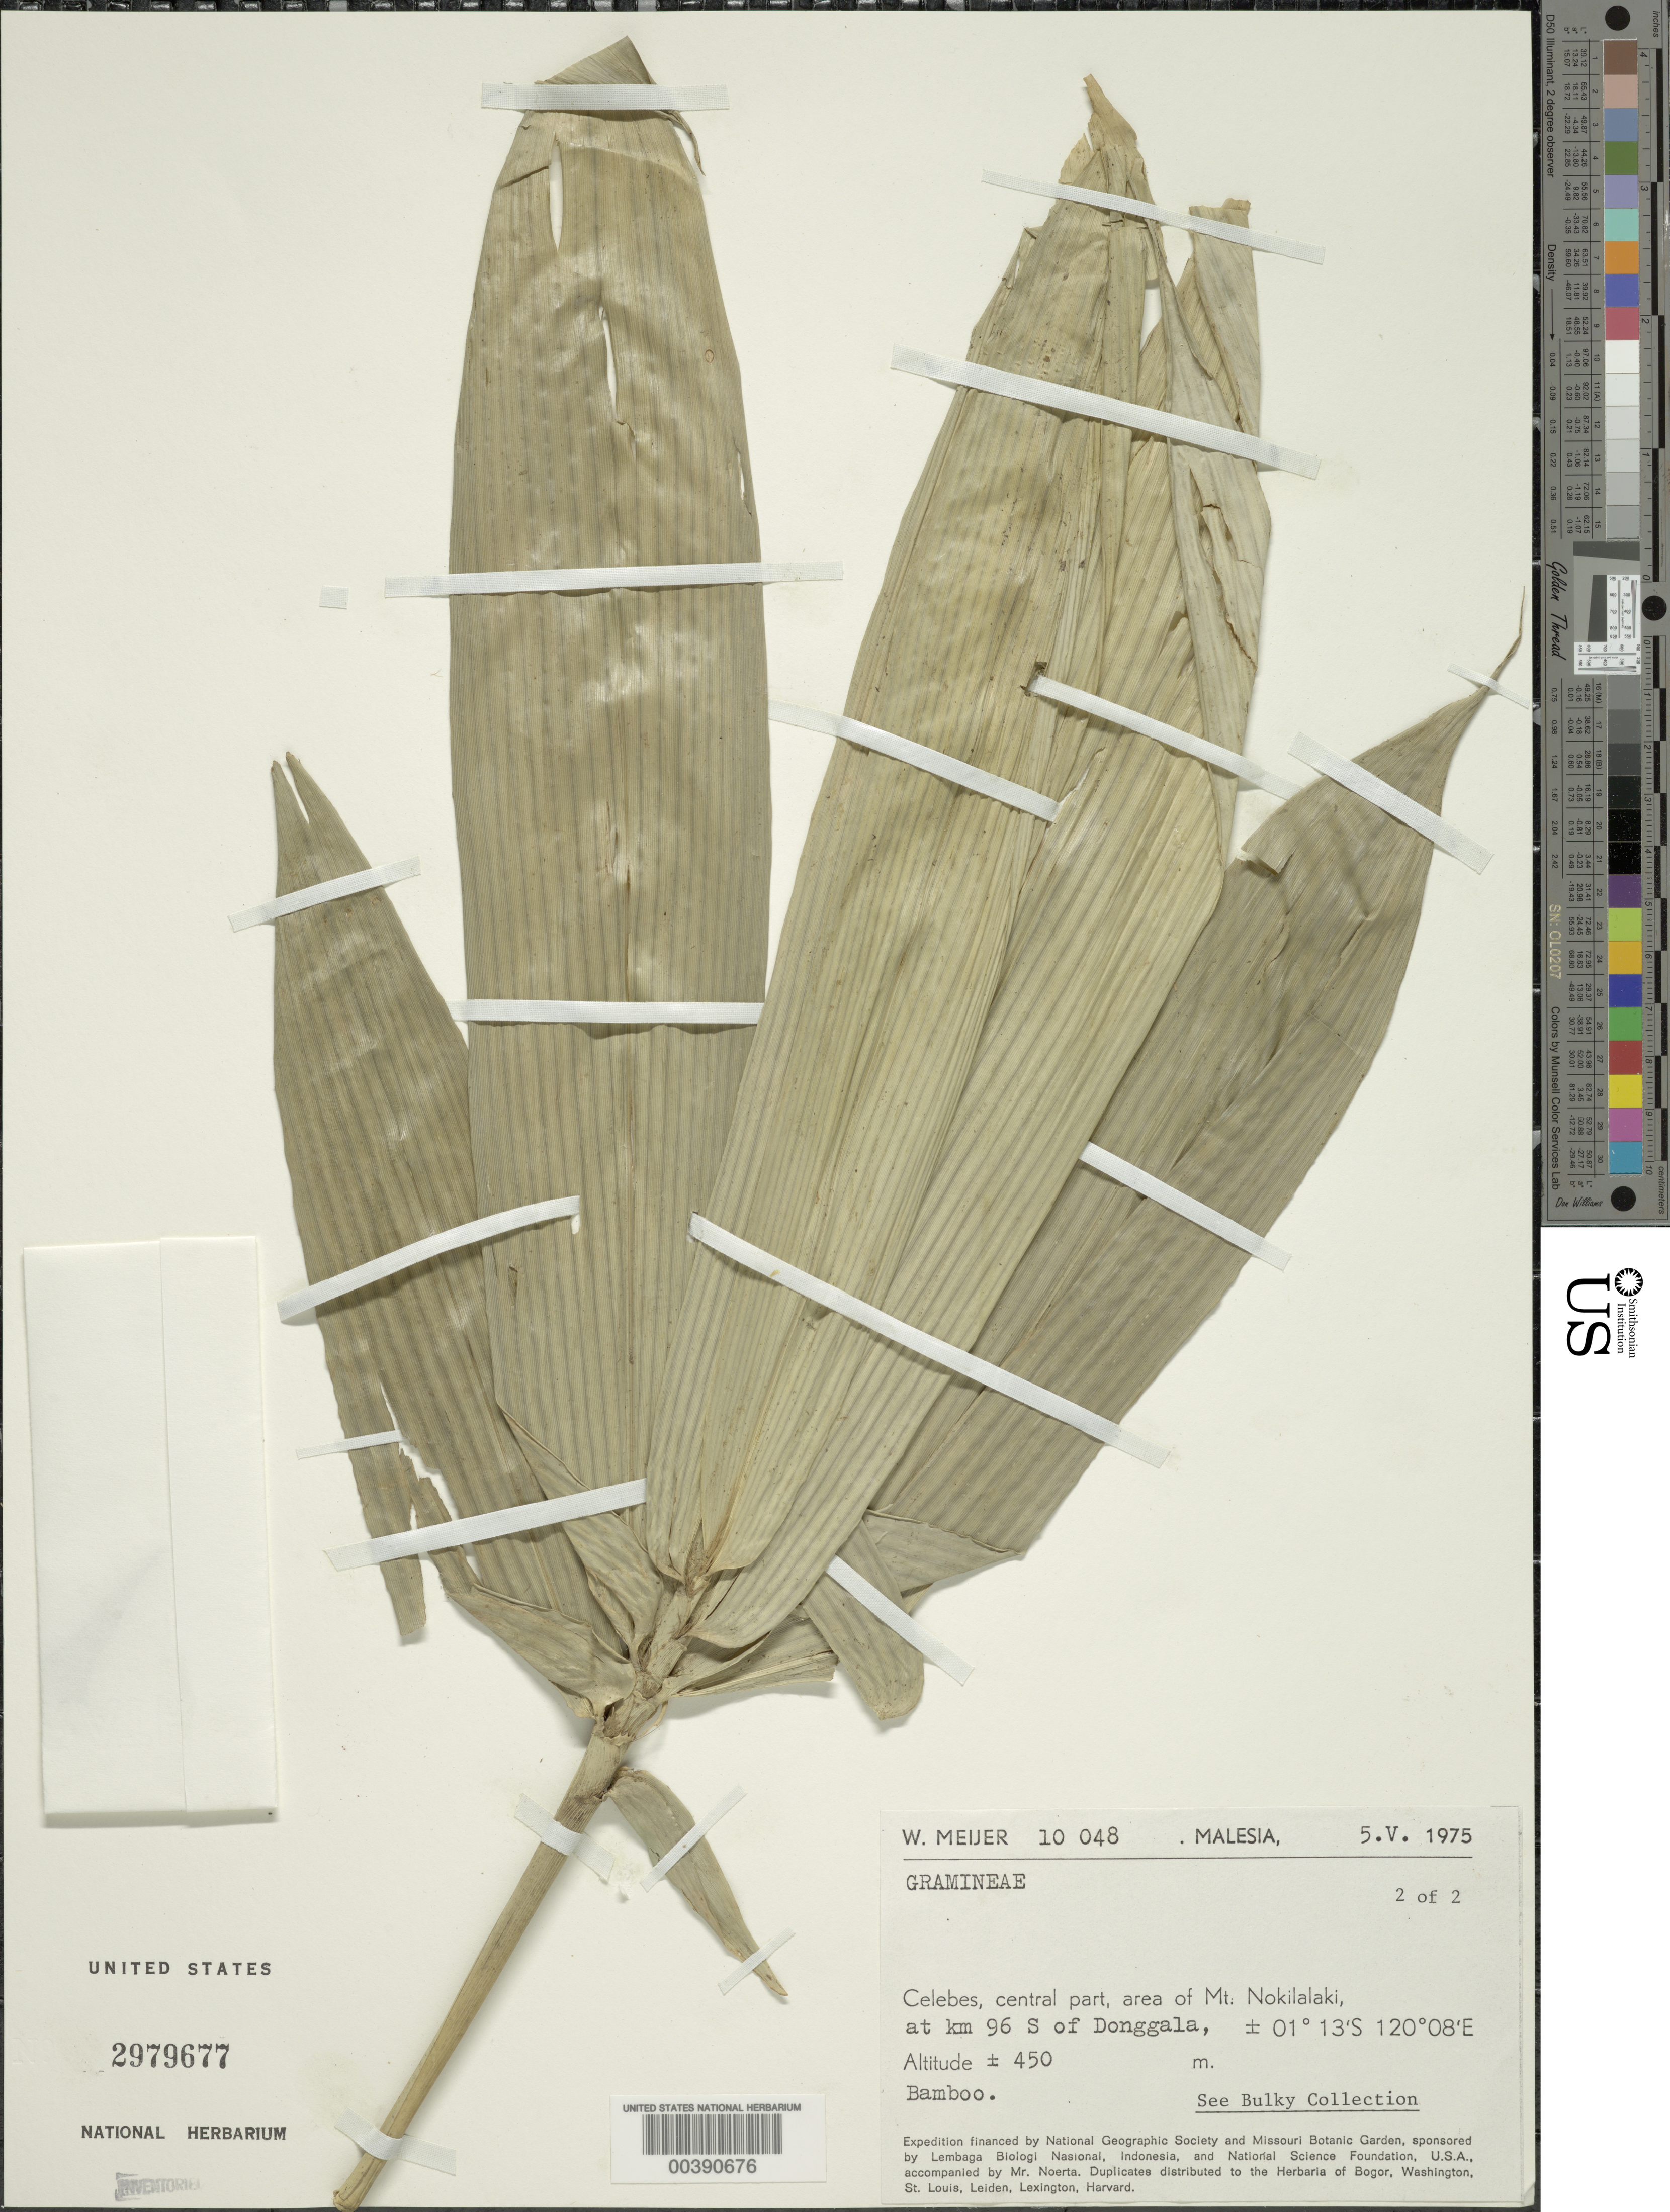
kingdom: Plantae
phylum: Tracheophyta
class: Liliopsida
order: Poales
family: Poaceae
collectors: W. Meijer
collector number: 10048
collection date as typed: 05 May 1975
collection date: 1975-05-05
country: Indonesia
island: Celebes Island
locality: Mt. nokilalaki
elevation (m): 450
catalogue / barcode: US 2979677